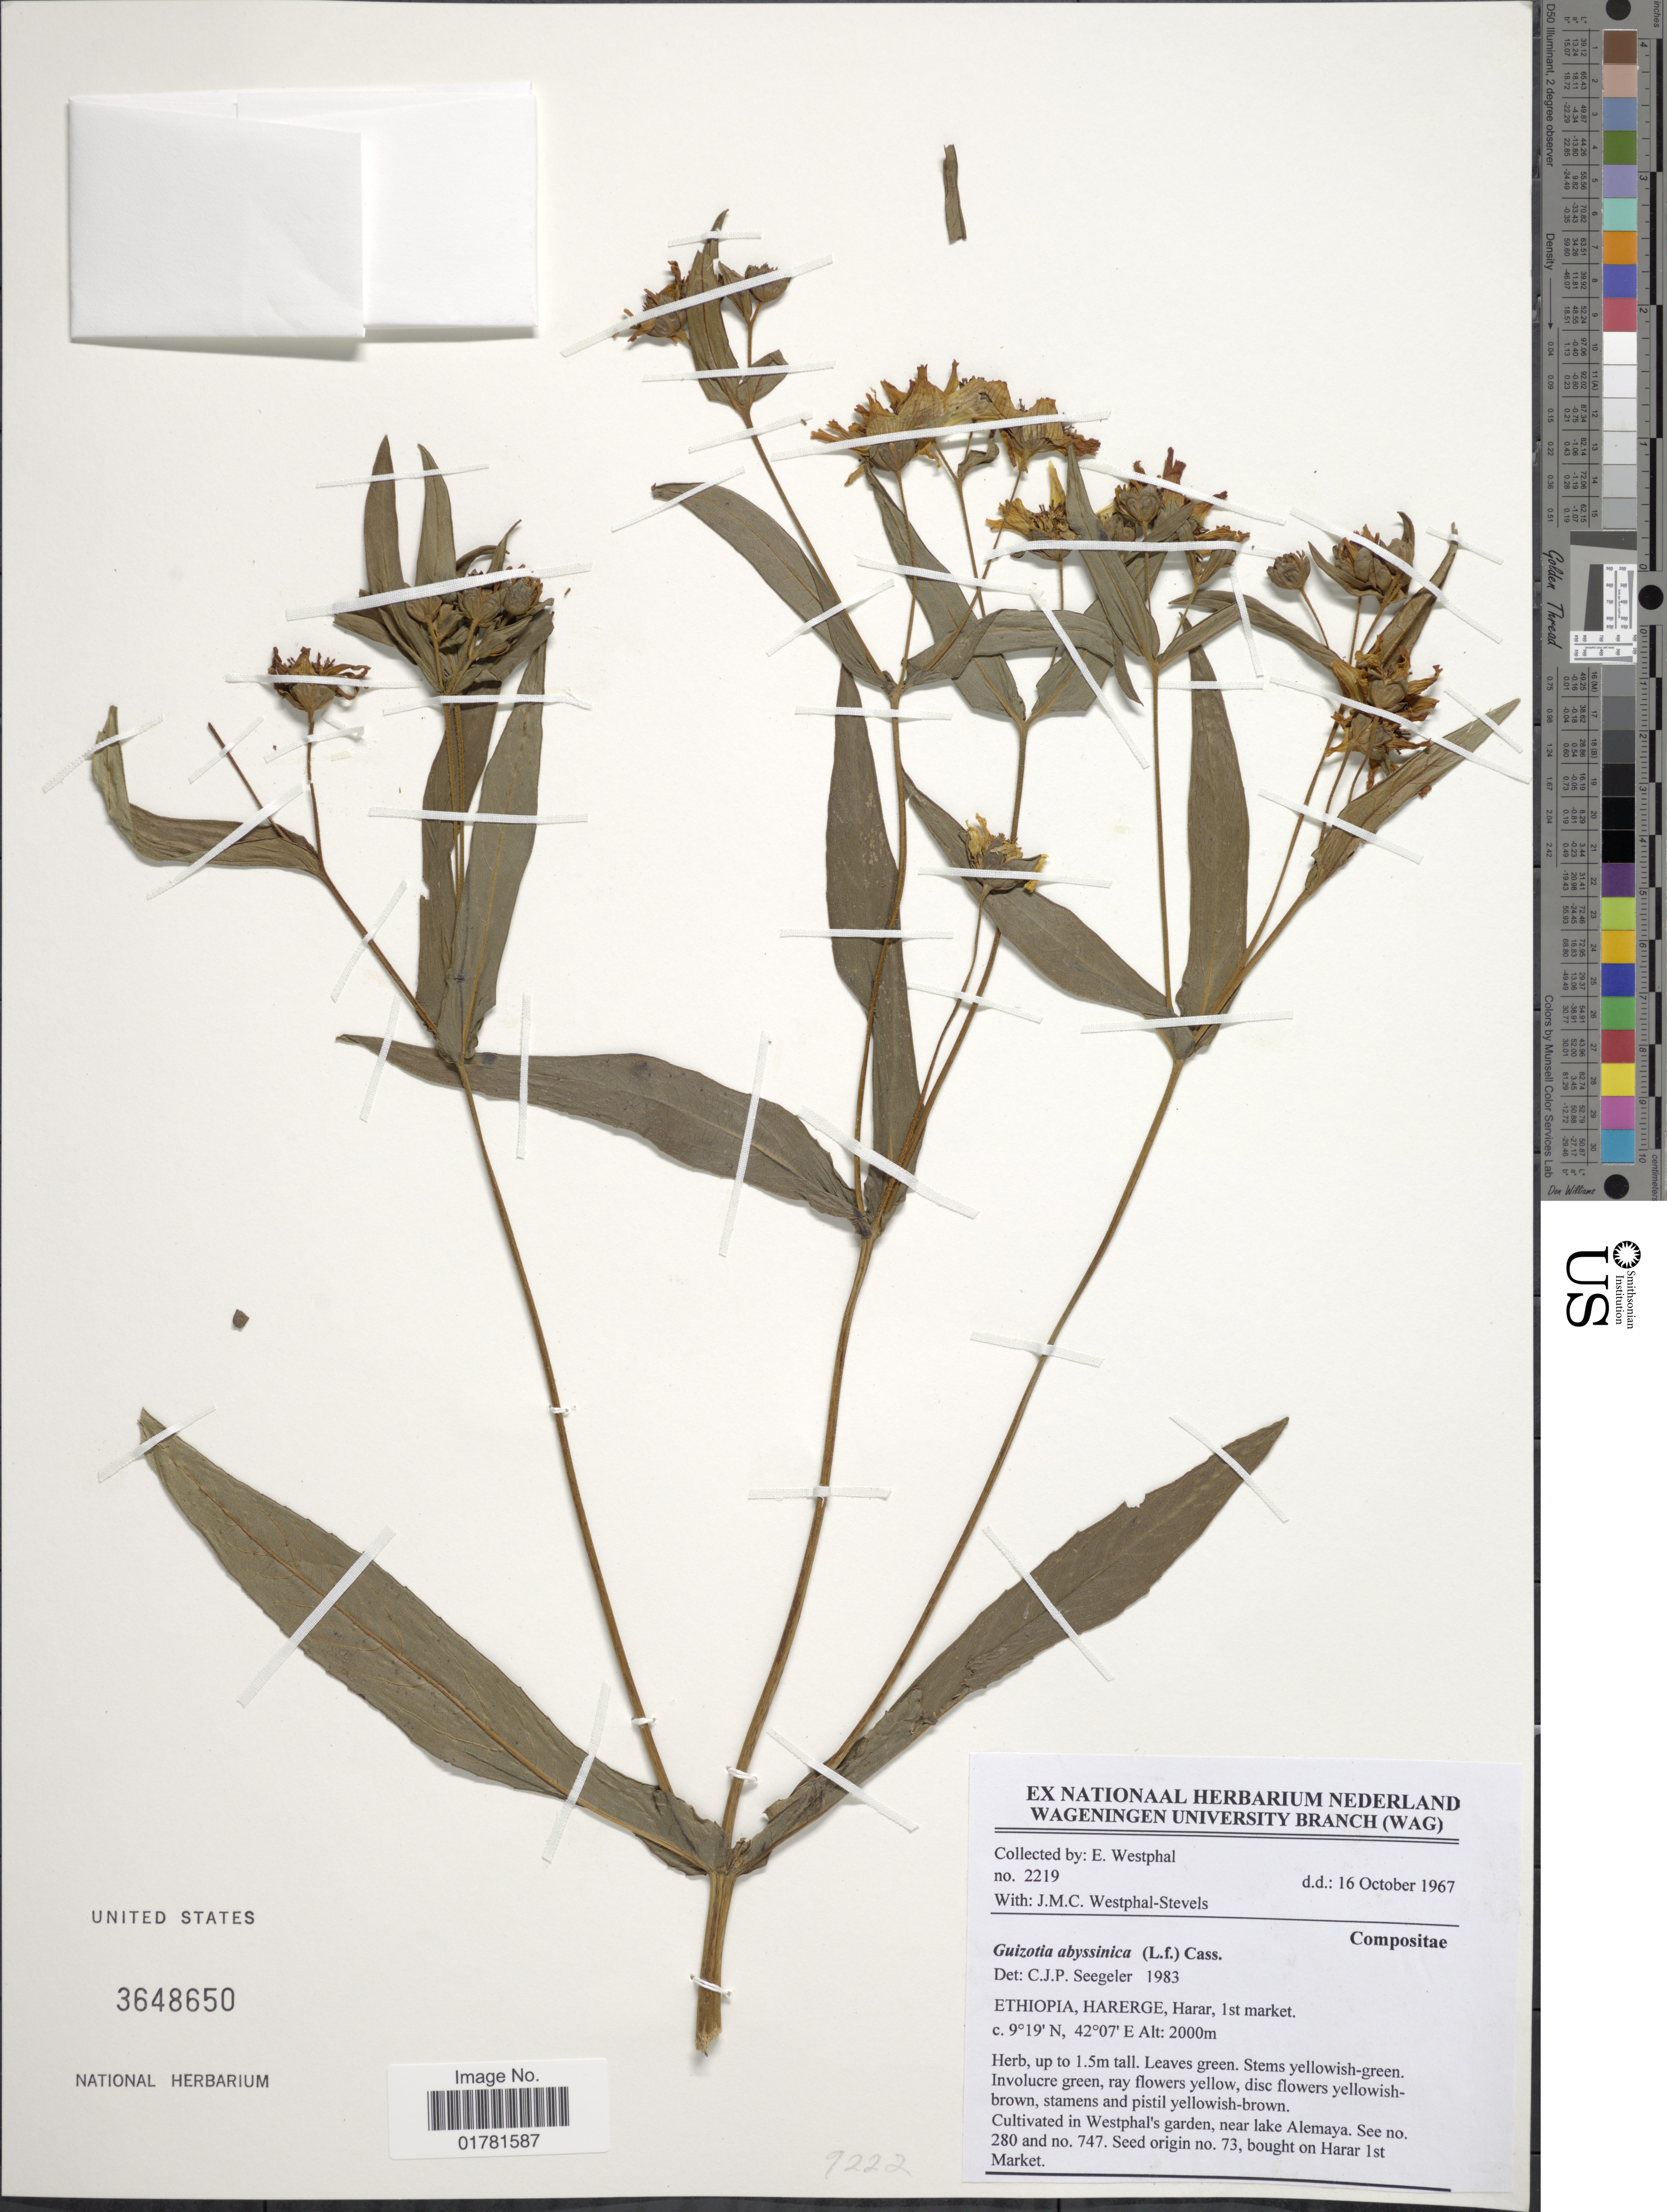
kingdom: Plantae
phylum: Tracheophyta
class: Magnoliopsida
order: Asterales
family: Asteraceae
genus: Guizotia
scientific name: Guizotia abyssinica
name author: (L. f.) Cass.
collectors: E. Westphal & J. Westphal-Stevels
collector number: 2219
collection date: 1967-10-16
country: Ethiopia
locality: Harerge, Harar, 1st market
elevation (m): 2000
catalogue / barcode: US 3648650